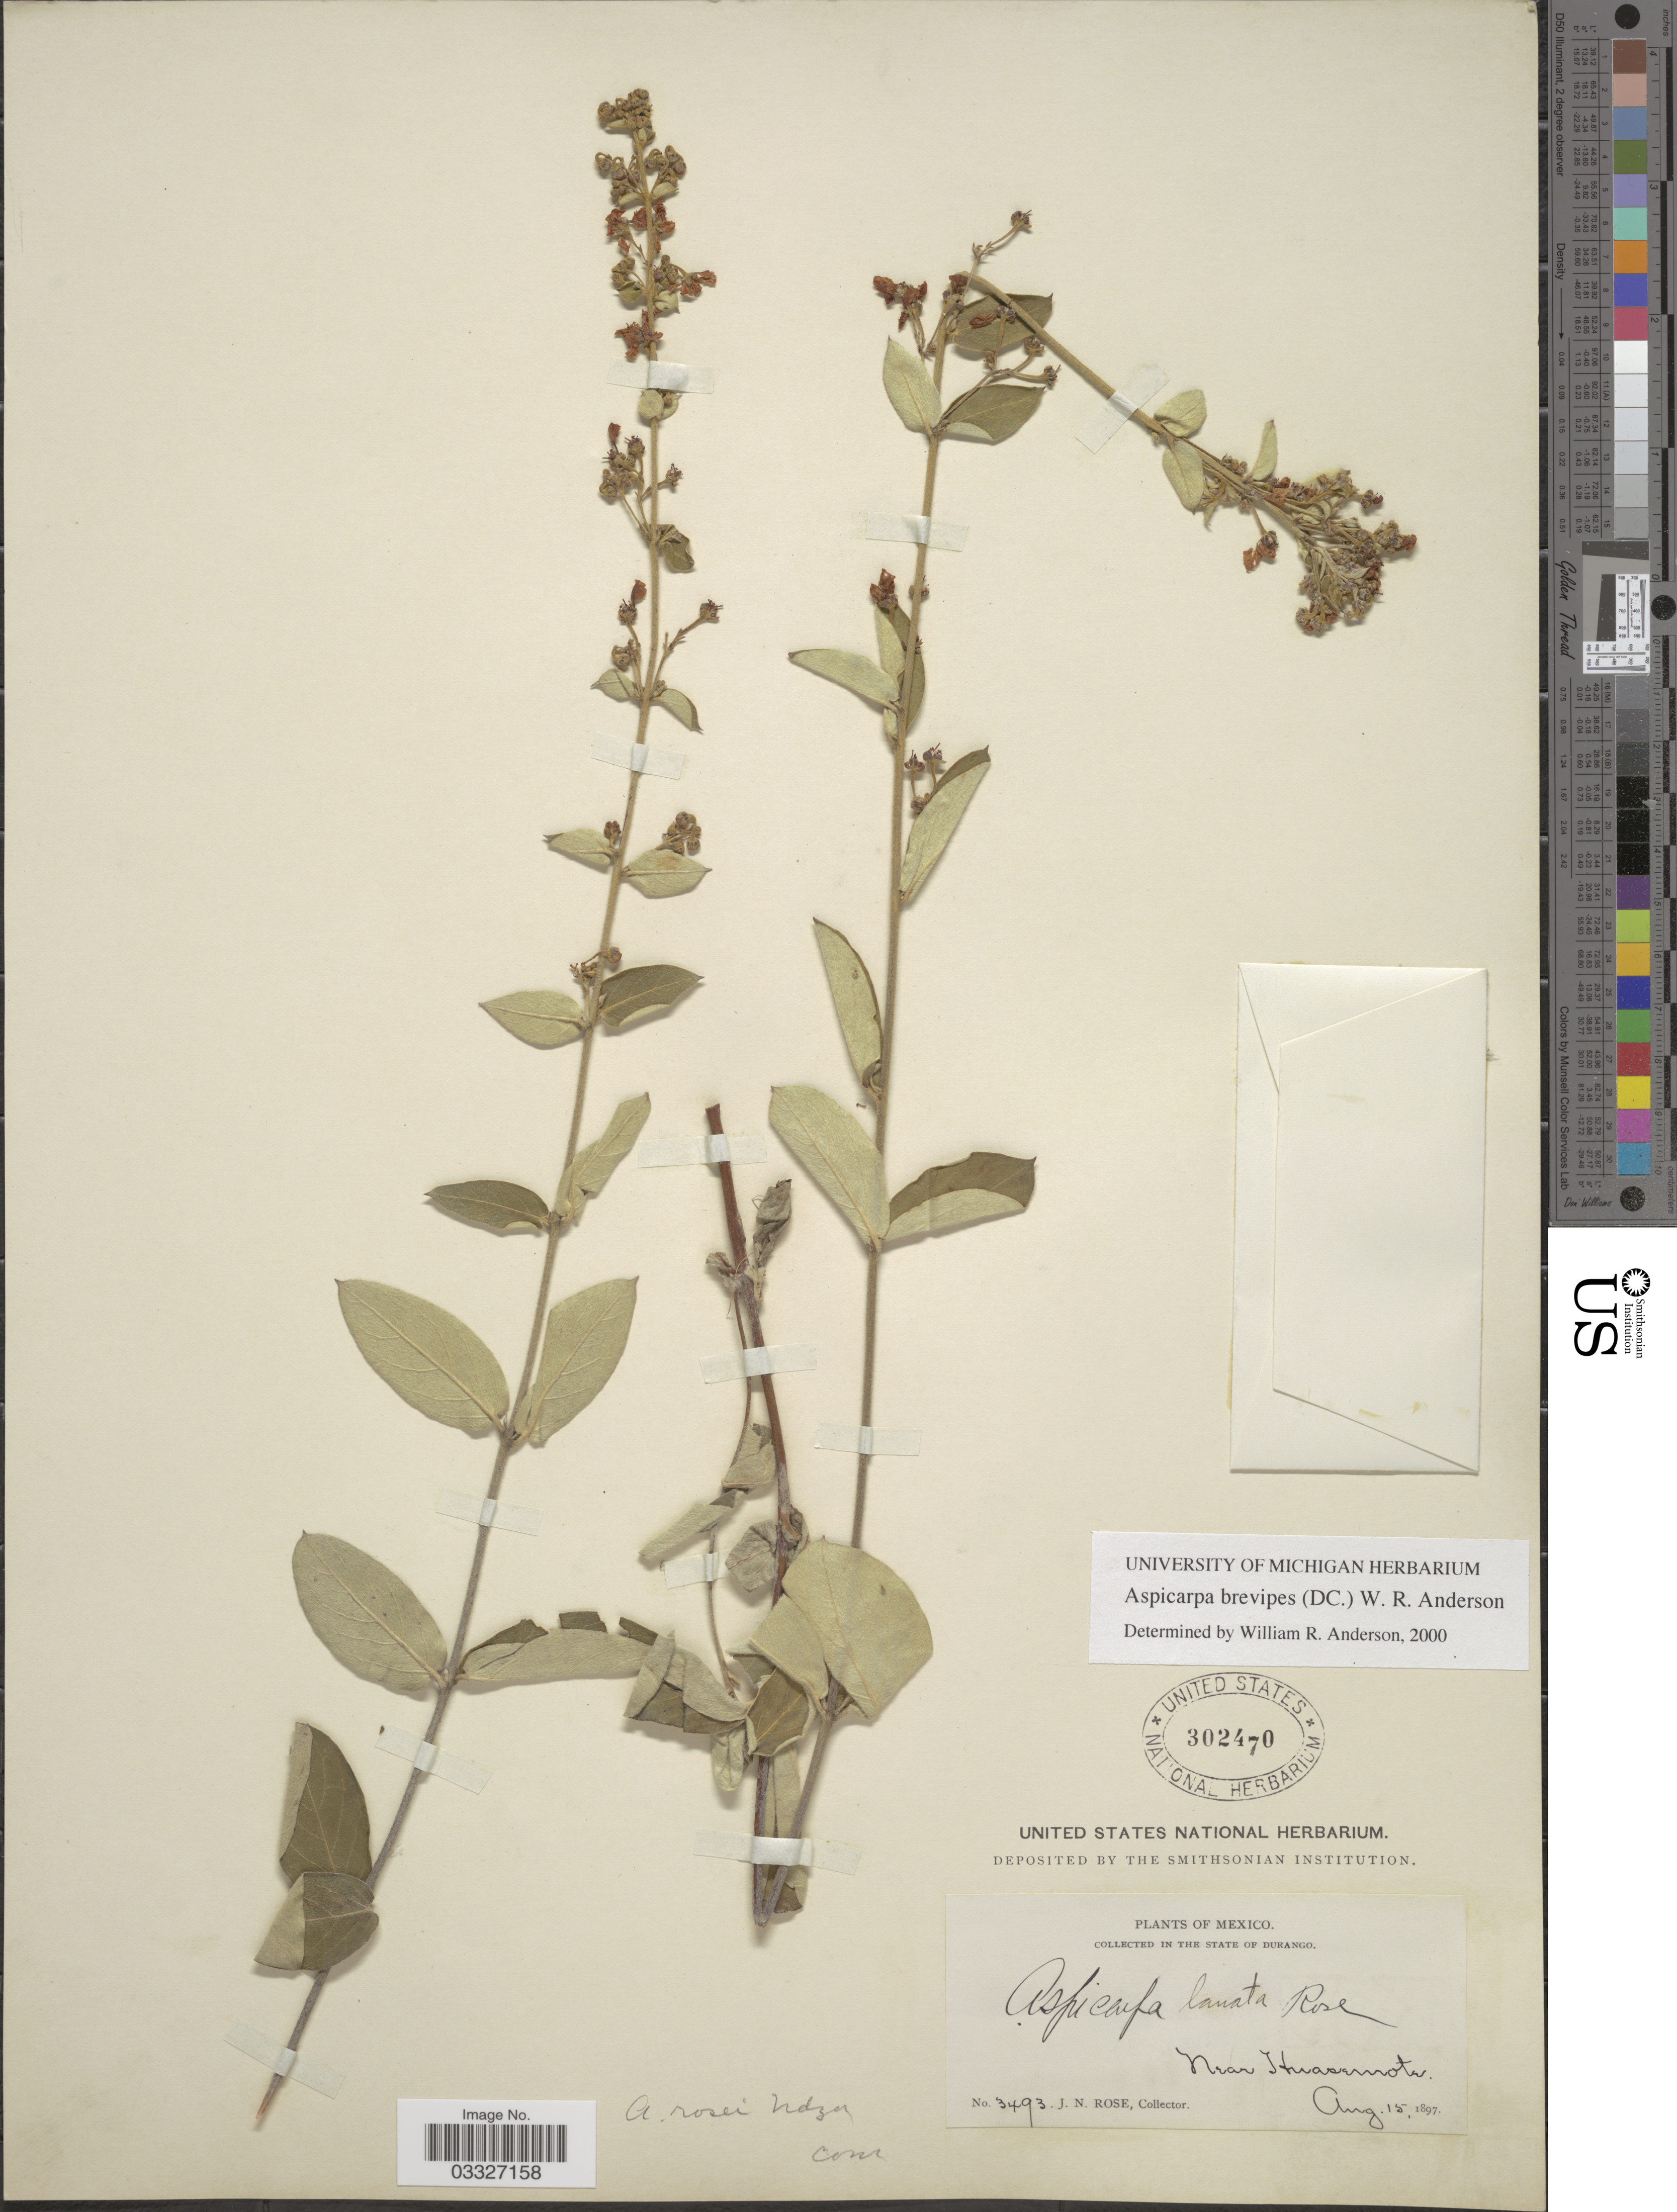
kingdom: Plantae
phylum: Tracheophyta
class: Magnoliopsida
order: Malpighiales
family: Malpighiaceae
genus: Aspicarpa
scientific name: Aspicarpa brevipes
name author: (DC.) W.R. Anderson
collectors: J. N. Rose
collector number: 3493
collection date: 1897-08-15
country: Mexico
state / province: Durango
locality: Near Huasemote.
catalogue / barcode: US 302470